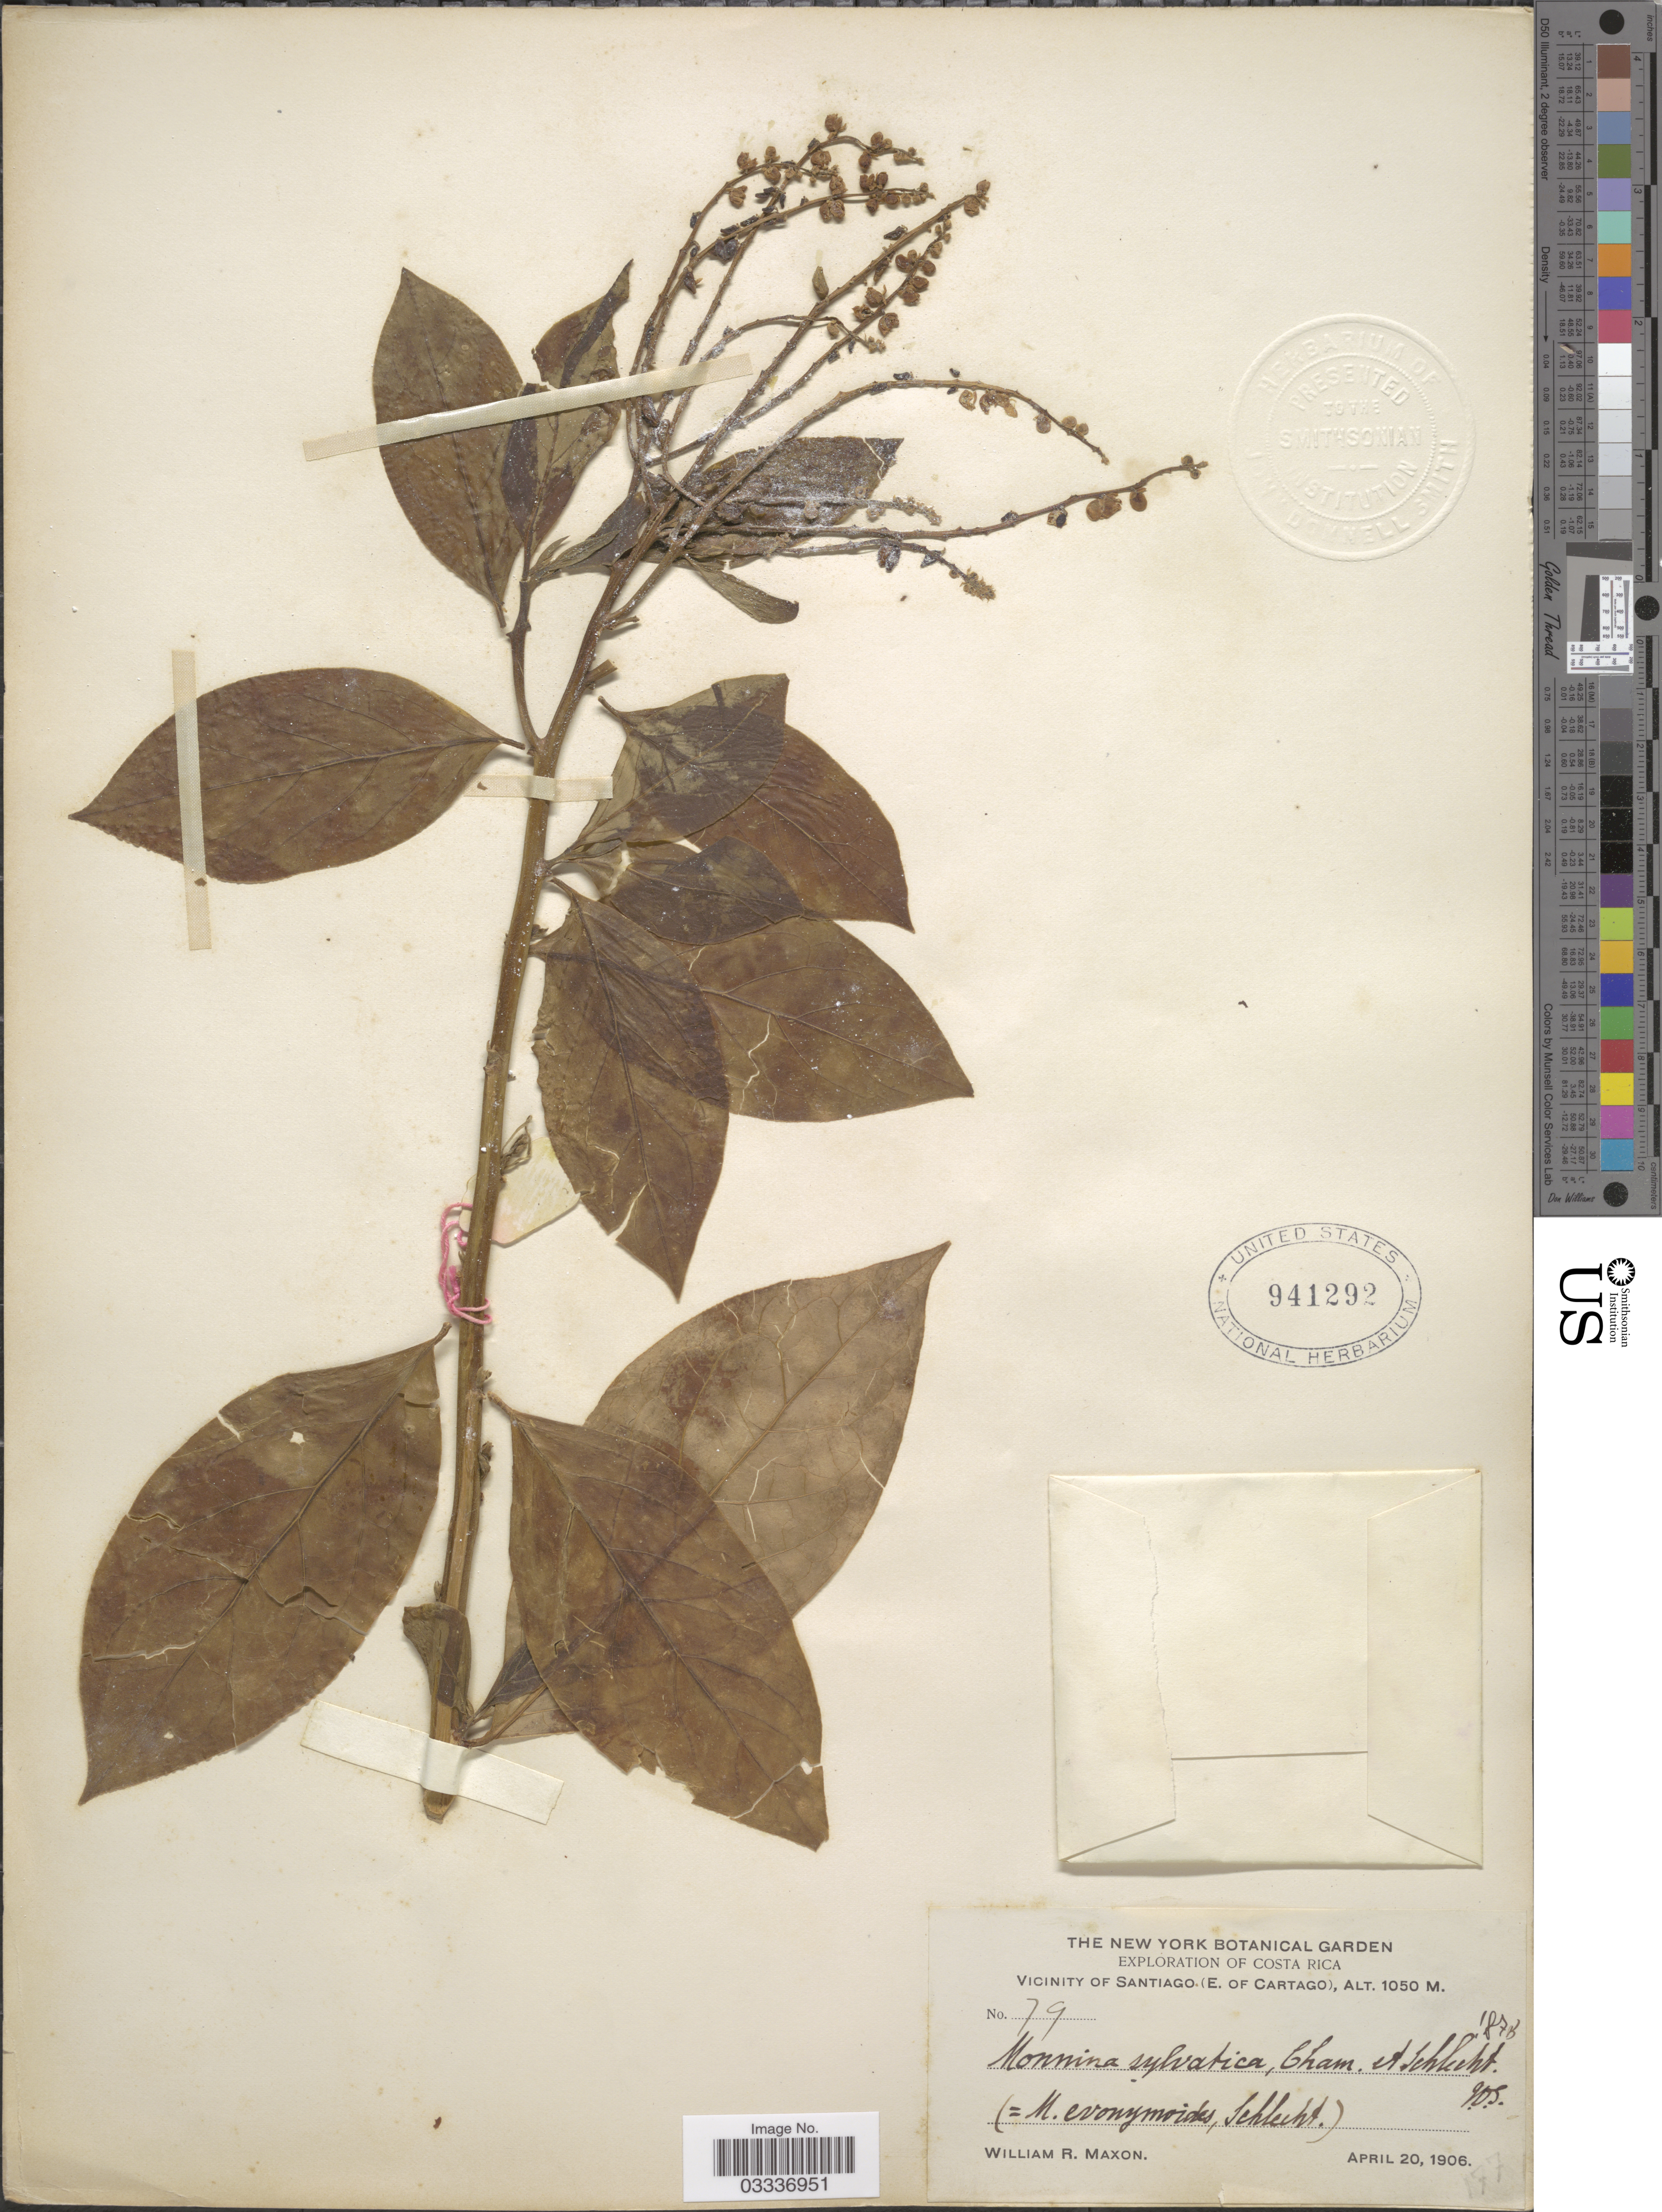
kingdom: Plantae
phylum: Tracheophyta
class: Magnoliopsida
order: Fabales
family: Polygalaceae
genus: Monnina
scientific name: Monnina sylvatica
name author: Schltdl. & Cham.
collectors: W. R. Maxon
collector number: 79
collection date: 1906-04-20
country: Costa Rica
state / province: Cartago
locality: Vicinity of Santiago (E. of Cartago).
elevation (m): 1050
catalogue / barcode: US 941292